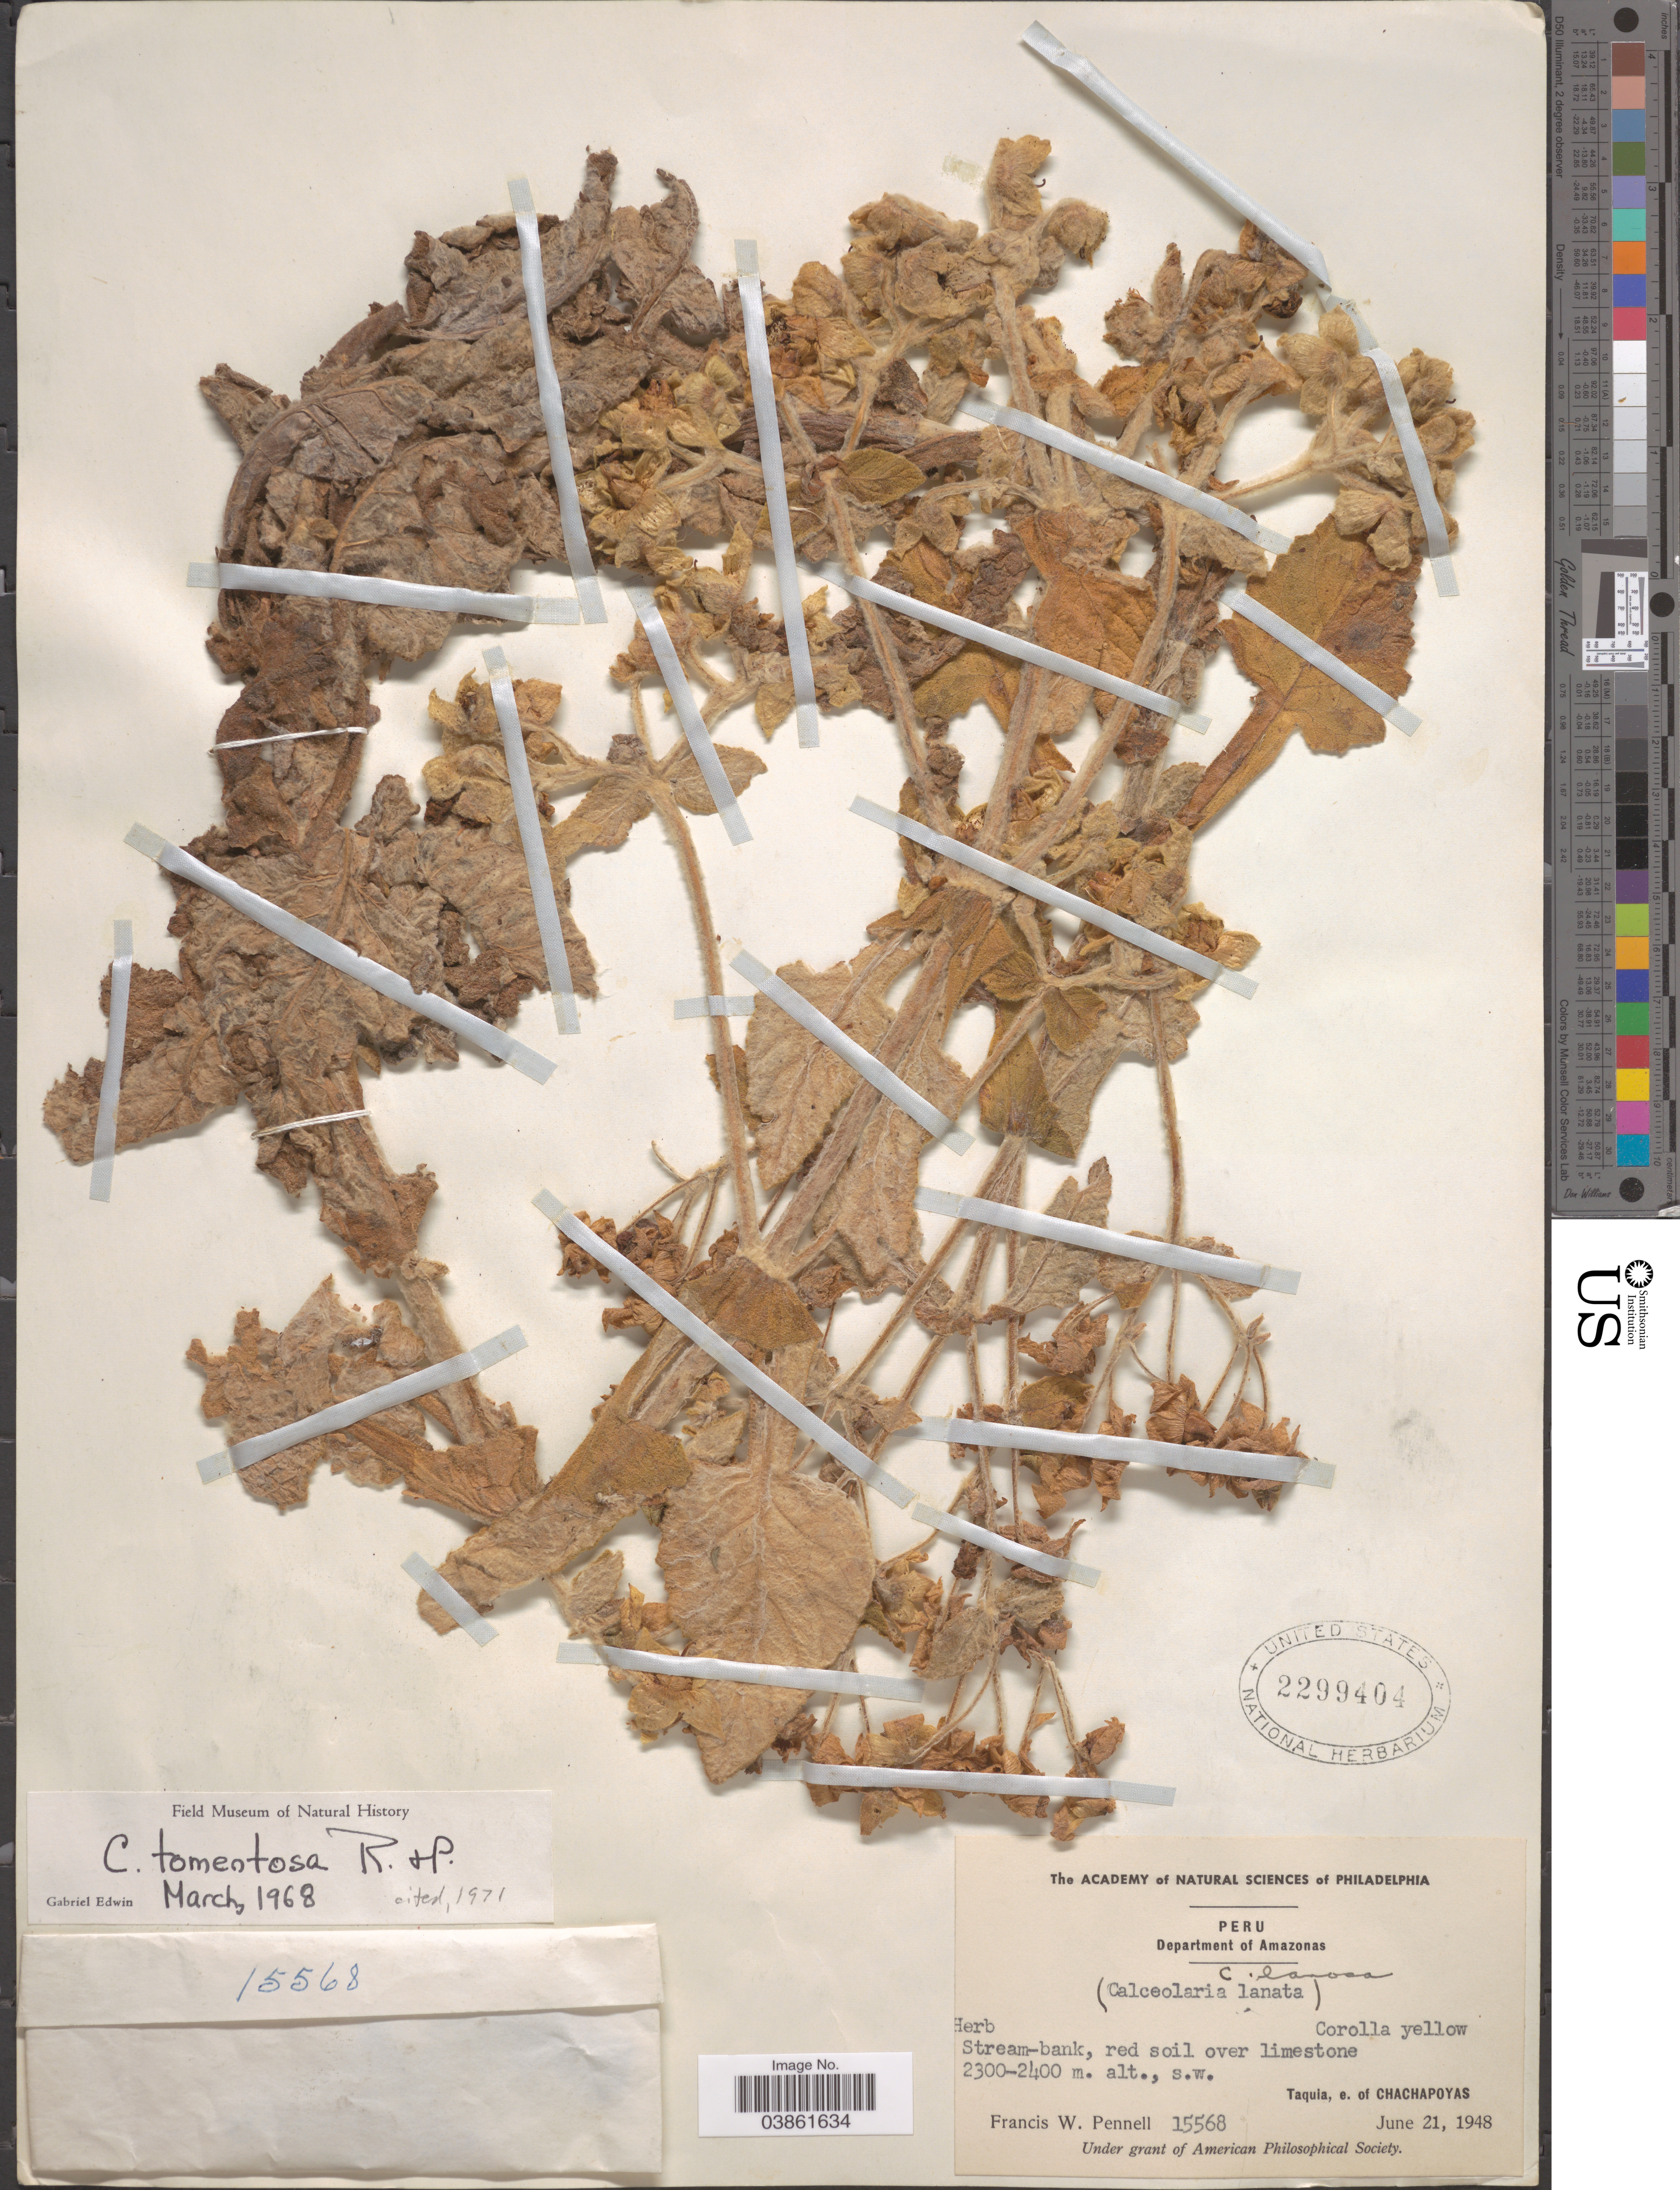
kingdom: Plantae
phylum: Tracheophyta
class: Magnoliopsida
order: Lamiales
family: Calceolariaceae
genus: Calceolaria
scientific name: Calceolaria tomentosa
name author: Ruiz & Pav.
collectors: F. W. Pennell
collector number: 15568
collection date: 1948-06-21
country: Peru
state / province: Amazonas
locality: Department of Amazonas. S.w. Taquia, e. of Chachapoyas.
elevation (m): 2300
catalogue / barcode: US 2299404